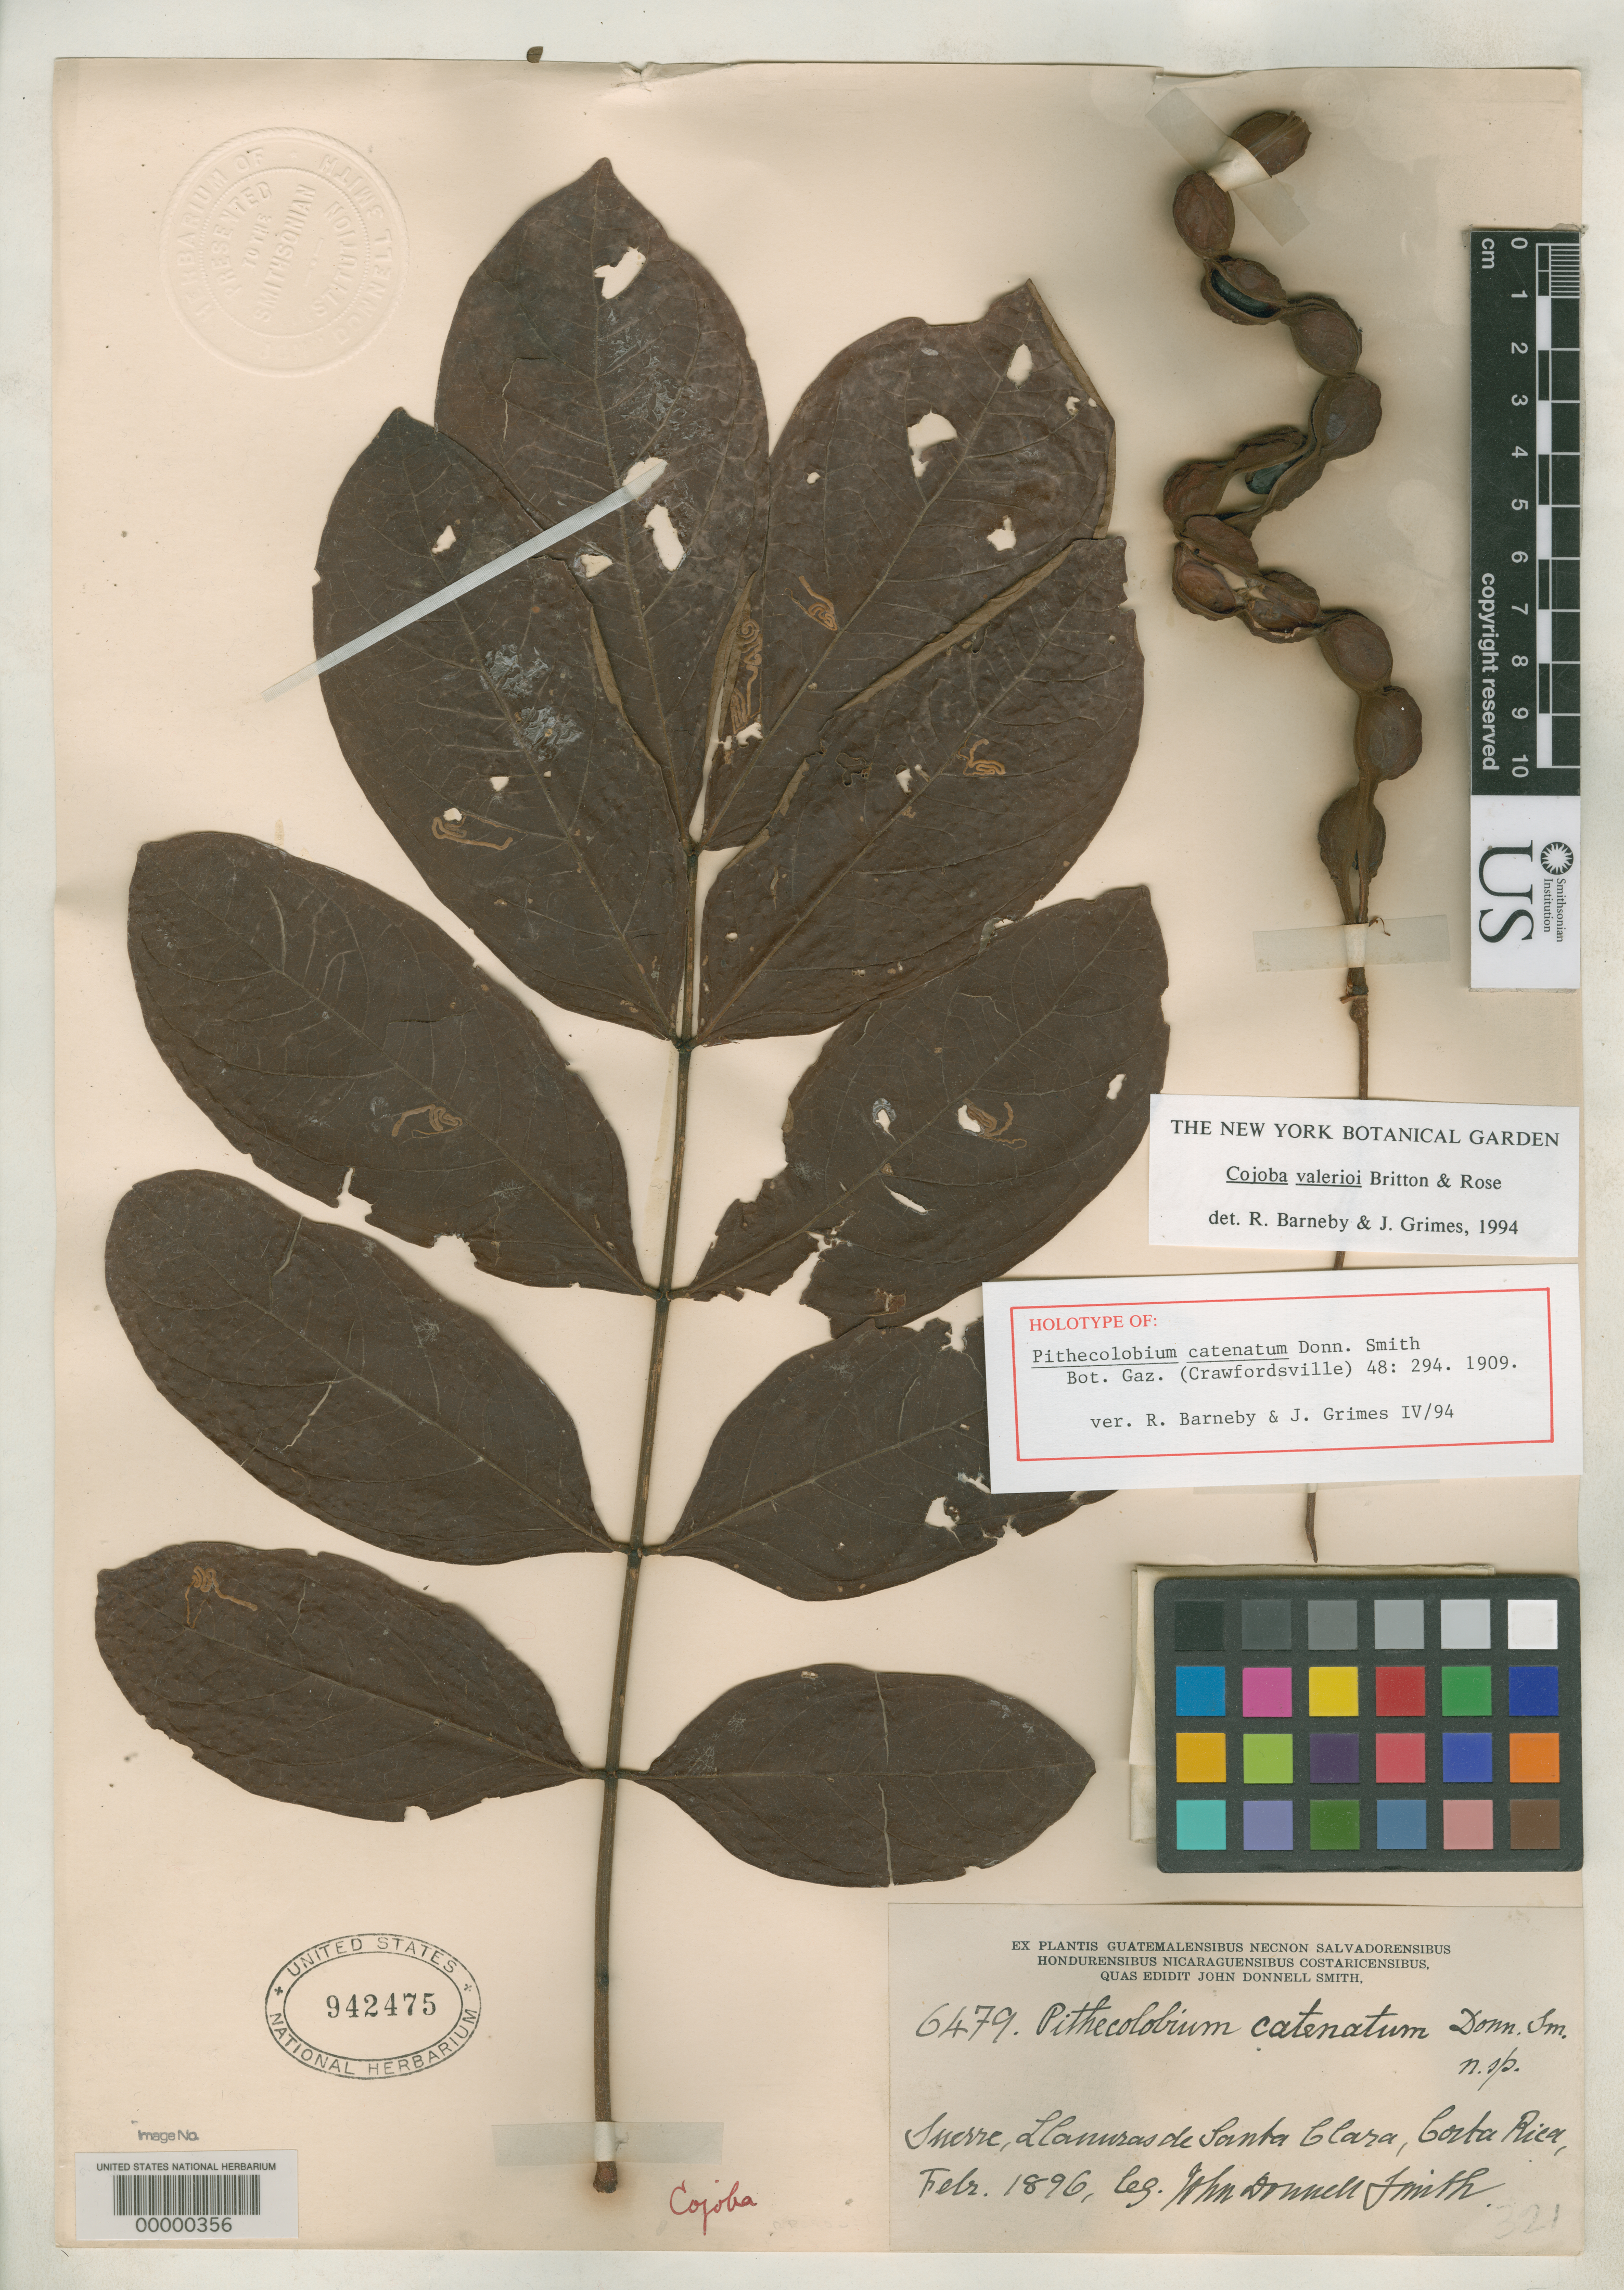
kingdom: Plantae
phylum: Tracheophyta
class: Magnoliopsida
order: Fabales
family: Fabaceae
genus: Pithecellobium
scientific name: Pithecellobium catenatum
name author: Donn. Sm.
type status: Lectotype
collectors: J. Donnell Smith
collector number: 6479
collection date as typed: Feb 1896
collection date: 1896-02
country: Costa Rica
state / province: San José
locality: Suerre, Llanuras de Santa Clara.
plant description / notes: One of three sheets received ex herb. John Donnell Smith, none clearly the holotype. US sheet 942475 annotated and cited as holotype without explanation by Barneby & Grimes (1997).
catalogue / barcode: US 942475